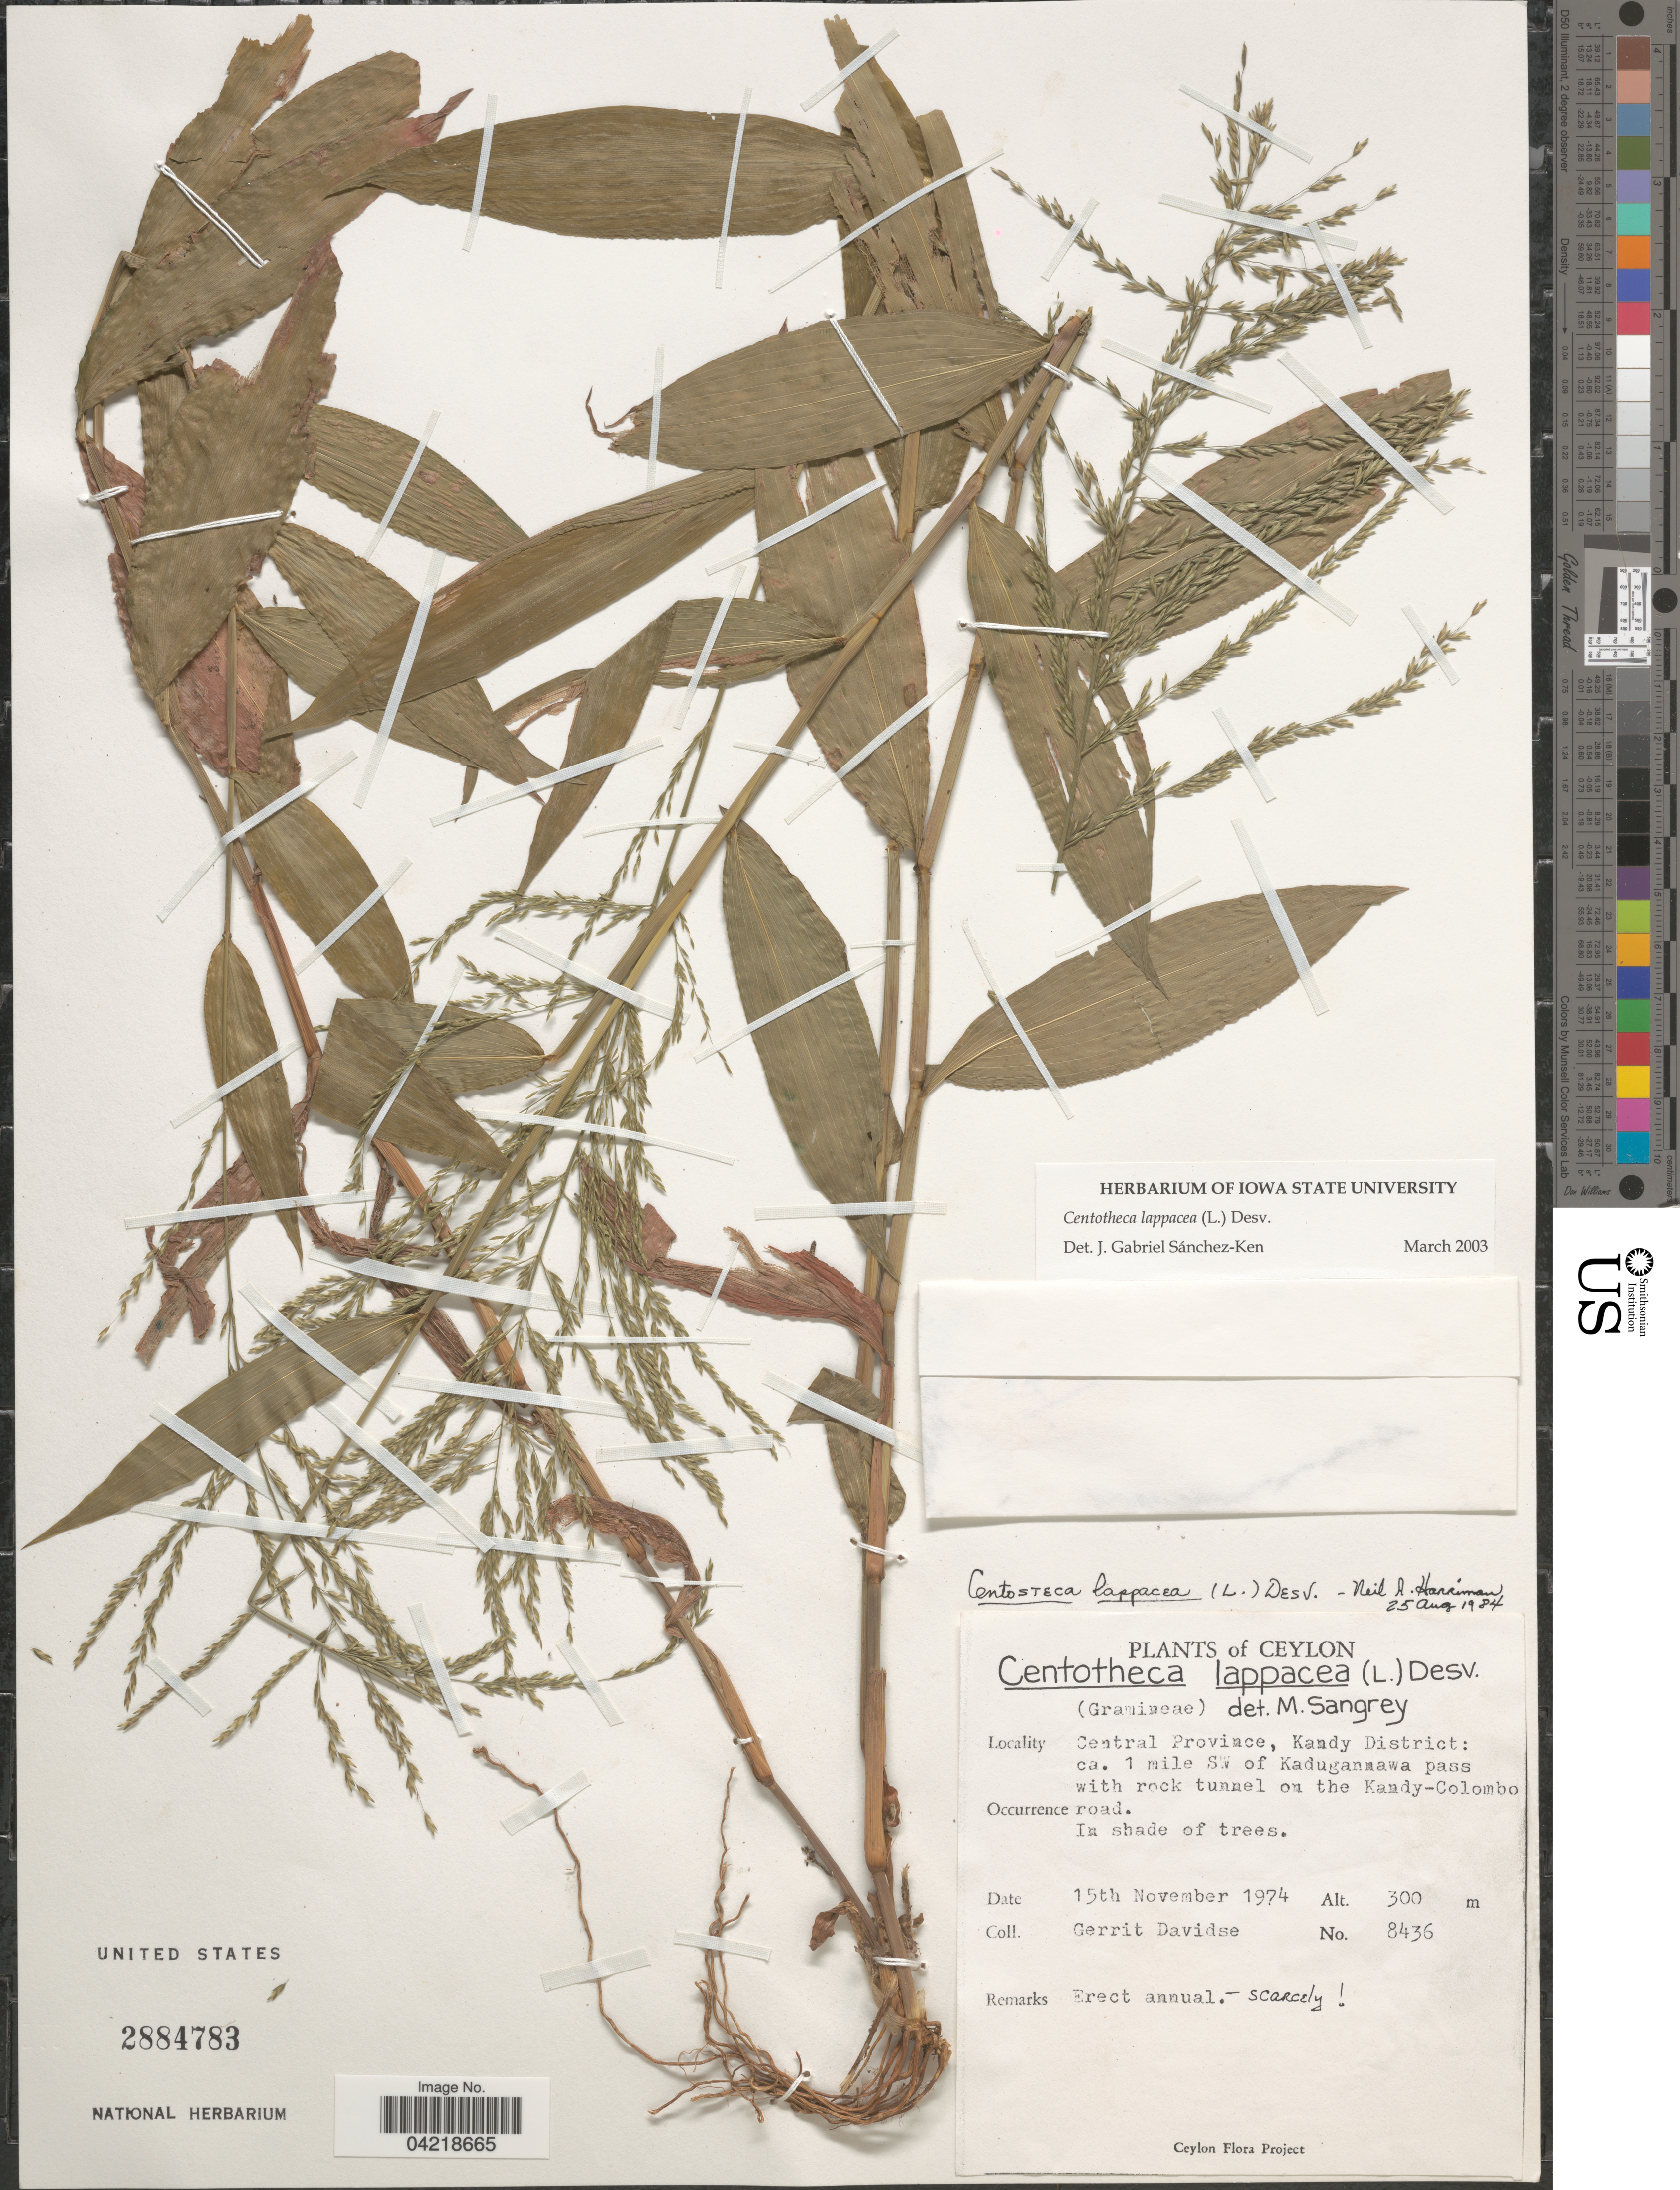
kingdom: Plantae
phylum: Tracheophyta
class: Liliopsida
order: Poales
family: Poaceae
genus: Centotheca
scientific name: Centotheca lappacea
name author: (L.) Desv.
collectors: G. Davidse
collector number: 8436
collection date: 1974-11-15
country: Sri Lanka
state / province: Central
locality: Ceylon. Kandy District: ca. 1 mile SW of Kadugannawa pass with rock tunnel on the Kandy-Colombo road.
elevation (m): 300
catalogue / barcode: US 2884783